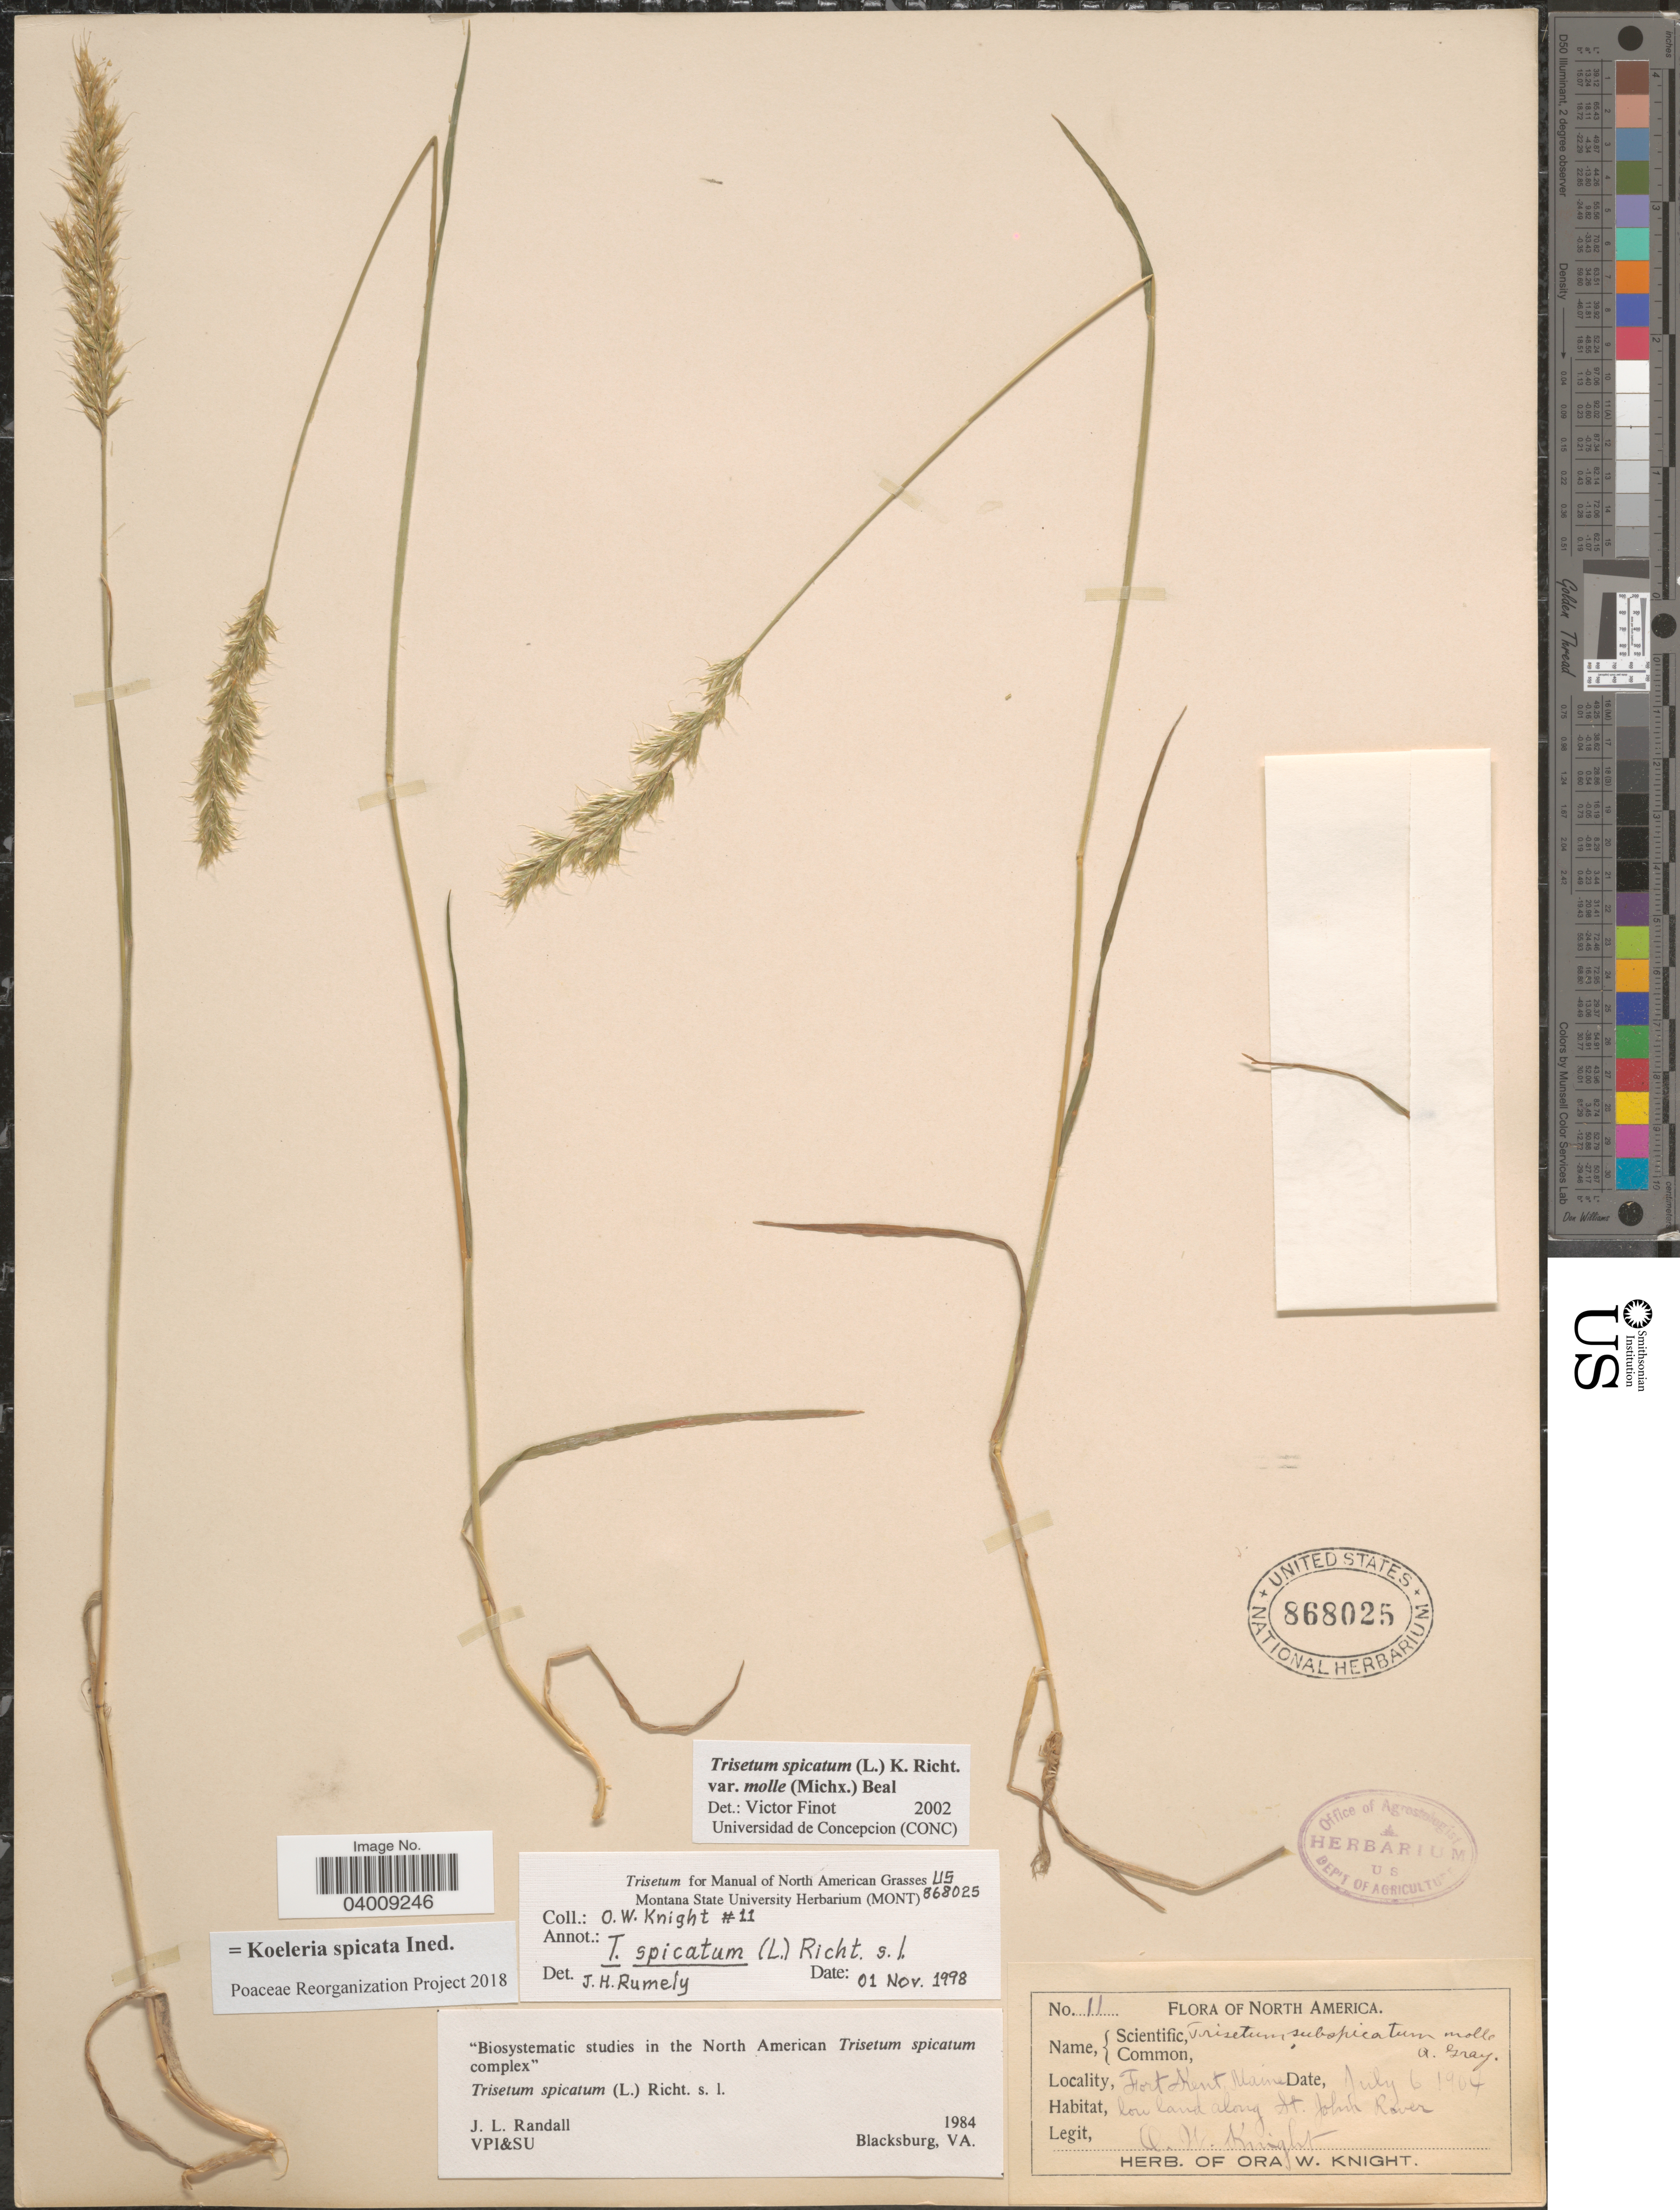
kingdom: Plantae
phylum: Tracheophyta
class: Liliopsida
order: Poales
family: Poaceae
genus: Koeleria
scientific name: Koeleria spicata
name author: (L.) Barberá et al.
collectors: O. Knight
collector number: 11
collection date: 1904-07-06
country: United States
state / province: Maine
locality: Fort Kent. Lowland along St. John River.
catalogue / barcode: US 868025